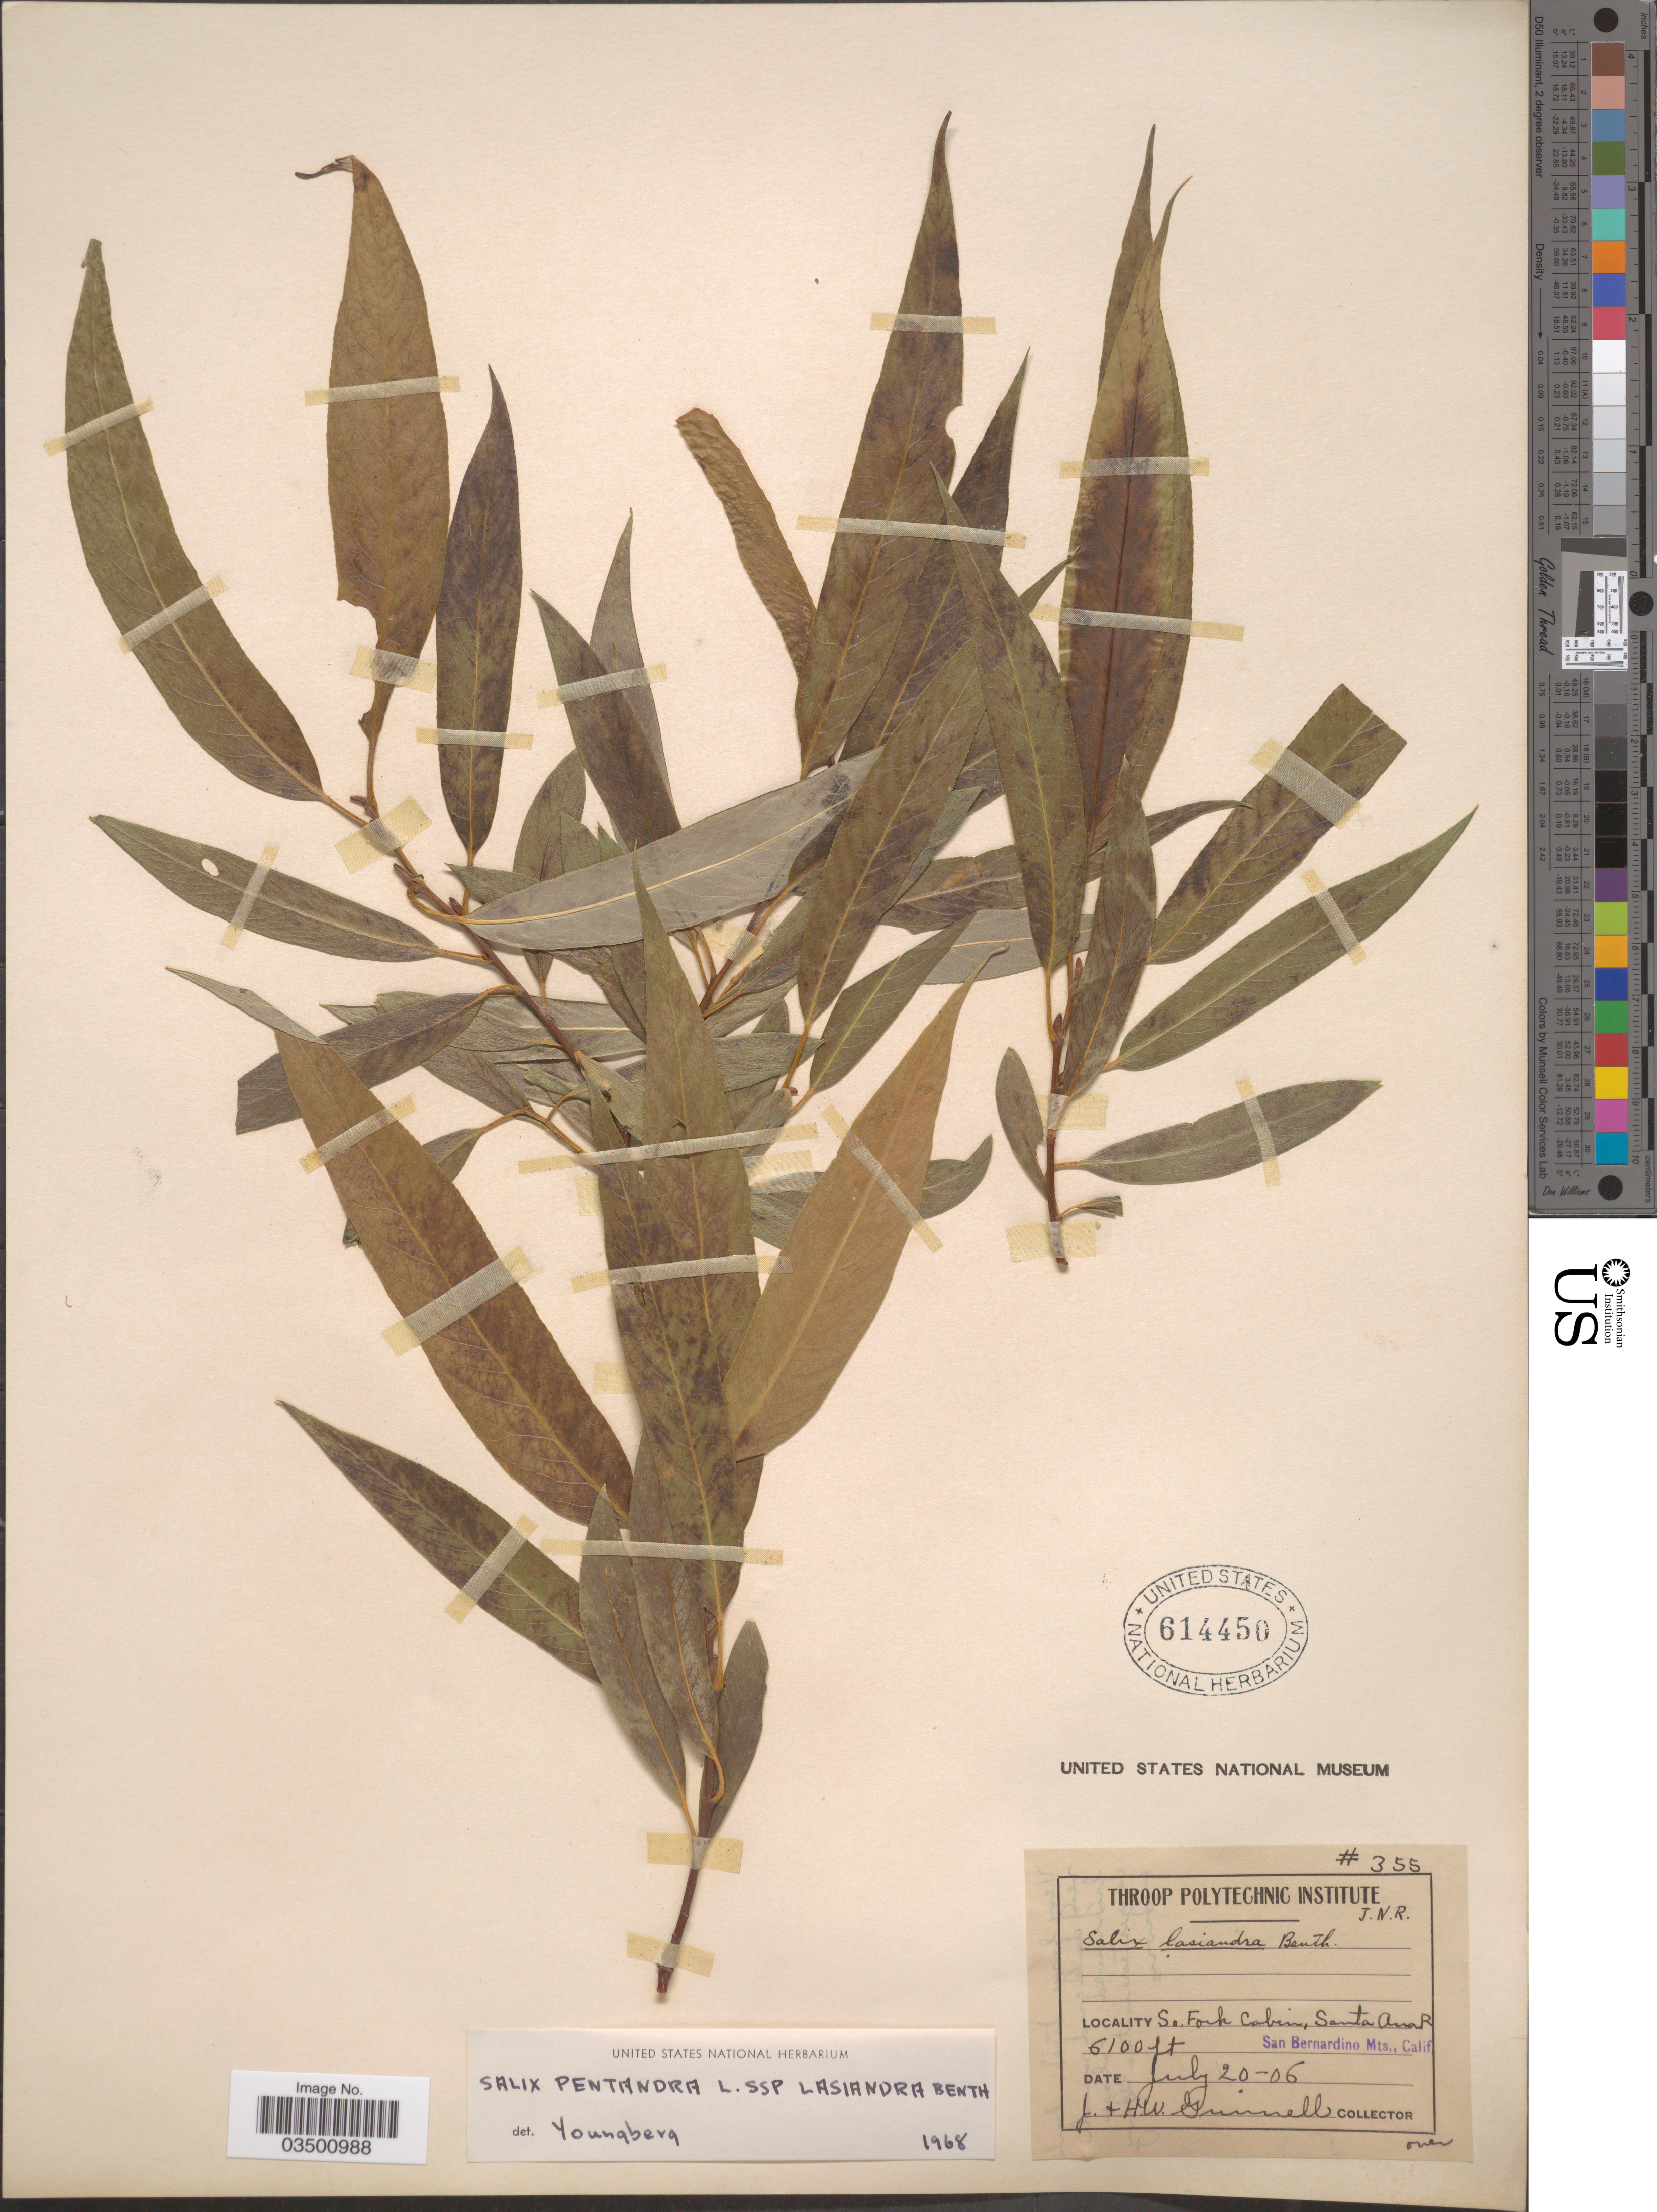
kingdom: Plantae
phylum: Tracheophyta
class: Magnoliopsida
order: Malpighiales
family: Salicaceae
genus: Salix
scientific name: Salix lasiandra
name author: Benth.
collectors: J. Grinnell & H. Grinnell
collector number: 355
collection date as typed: Transcribed d/m/y: 20/7/6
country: United States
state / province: California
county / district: San Bernardino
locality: So. Fork Cabin, Santa Ana R. San Bernardino Mts.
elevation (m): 1859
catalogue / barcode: US 614450